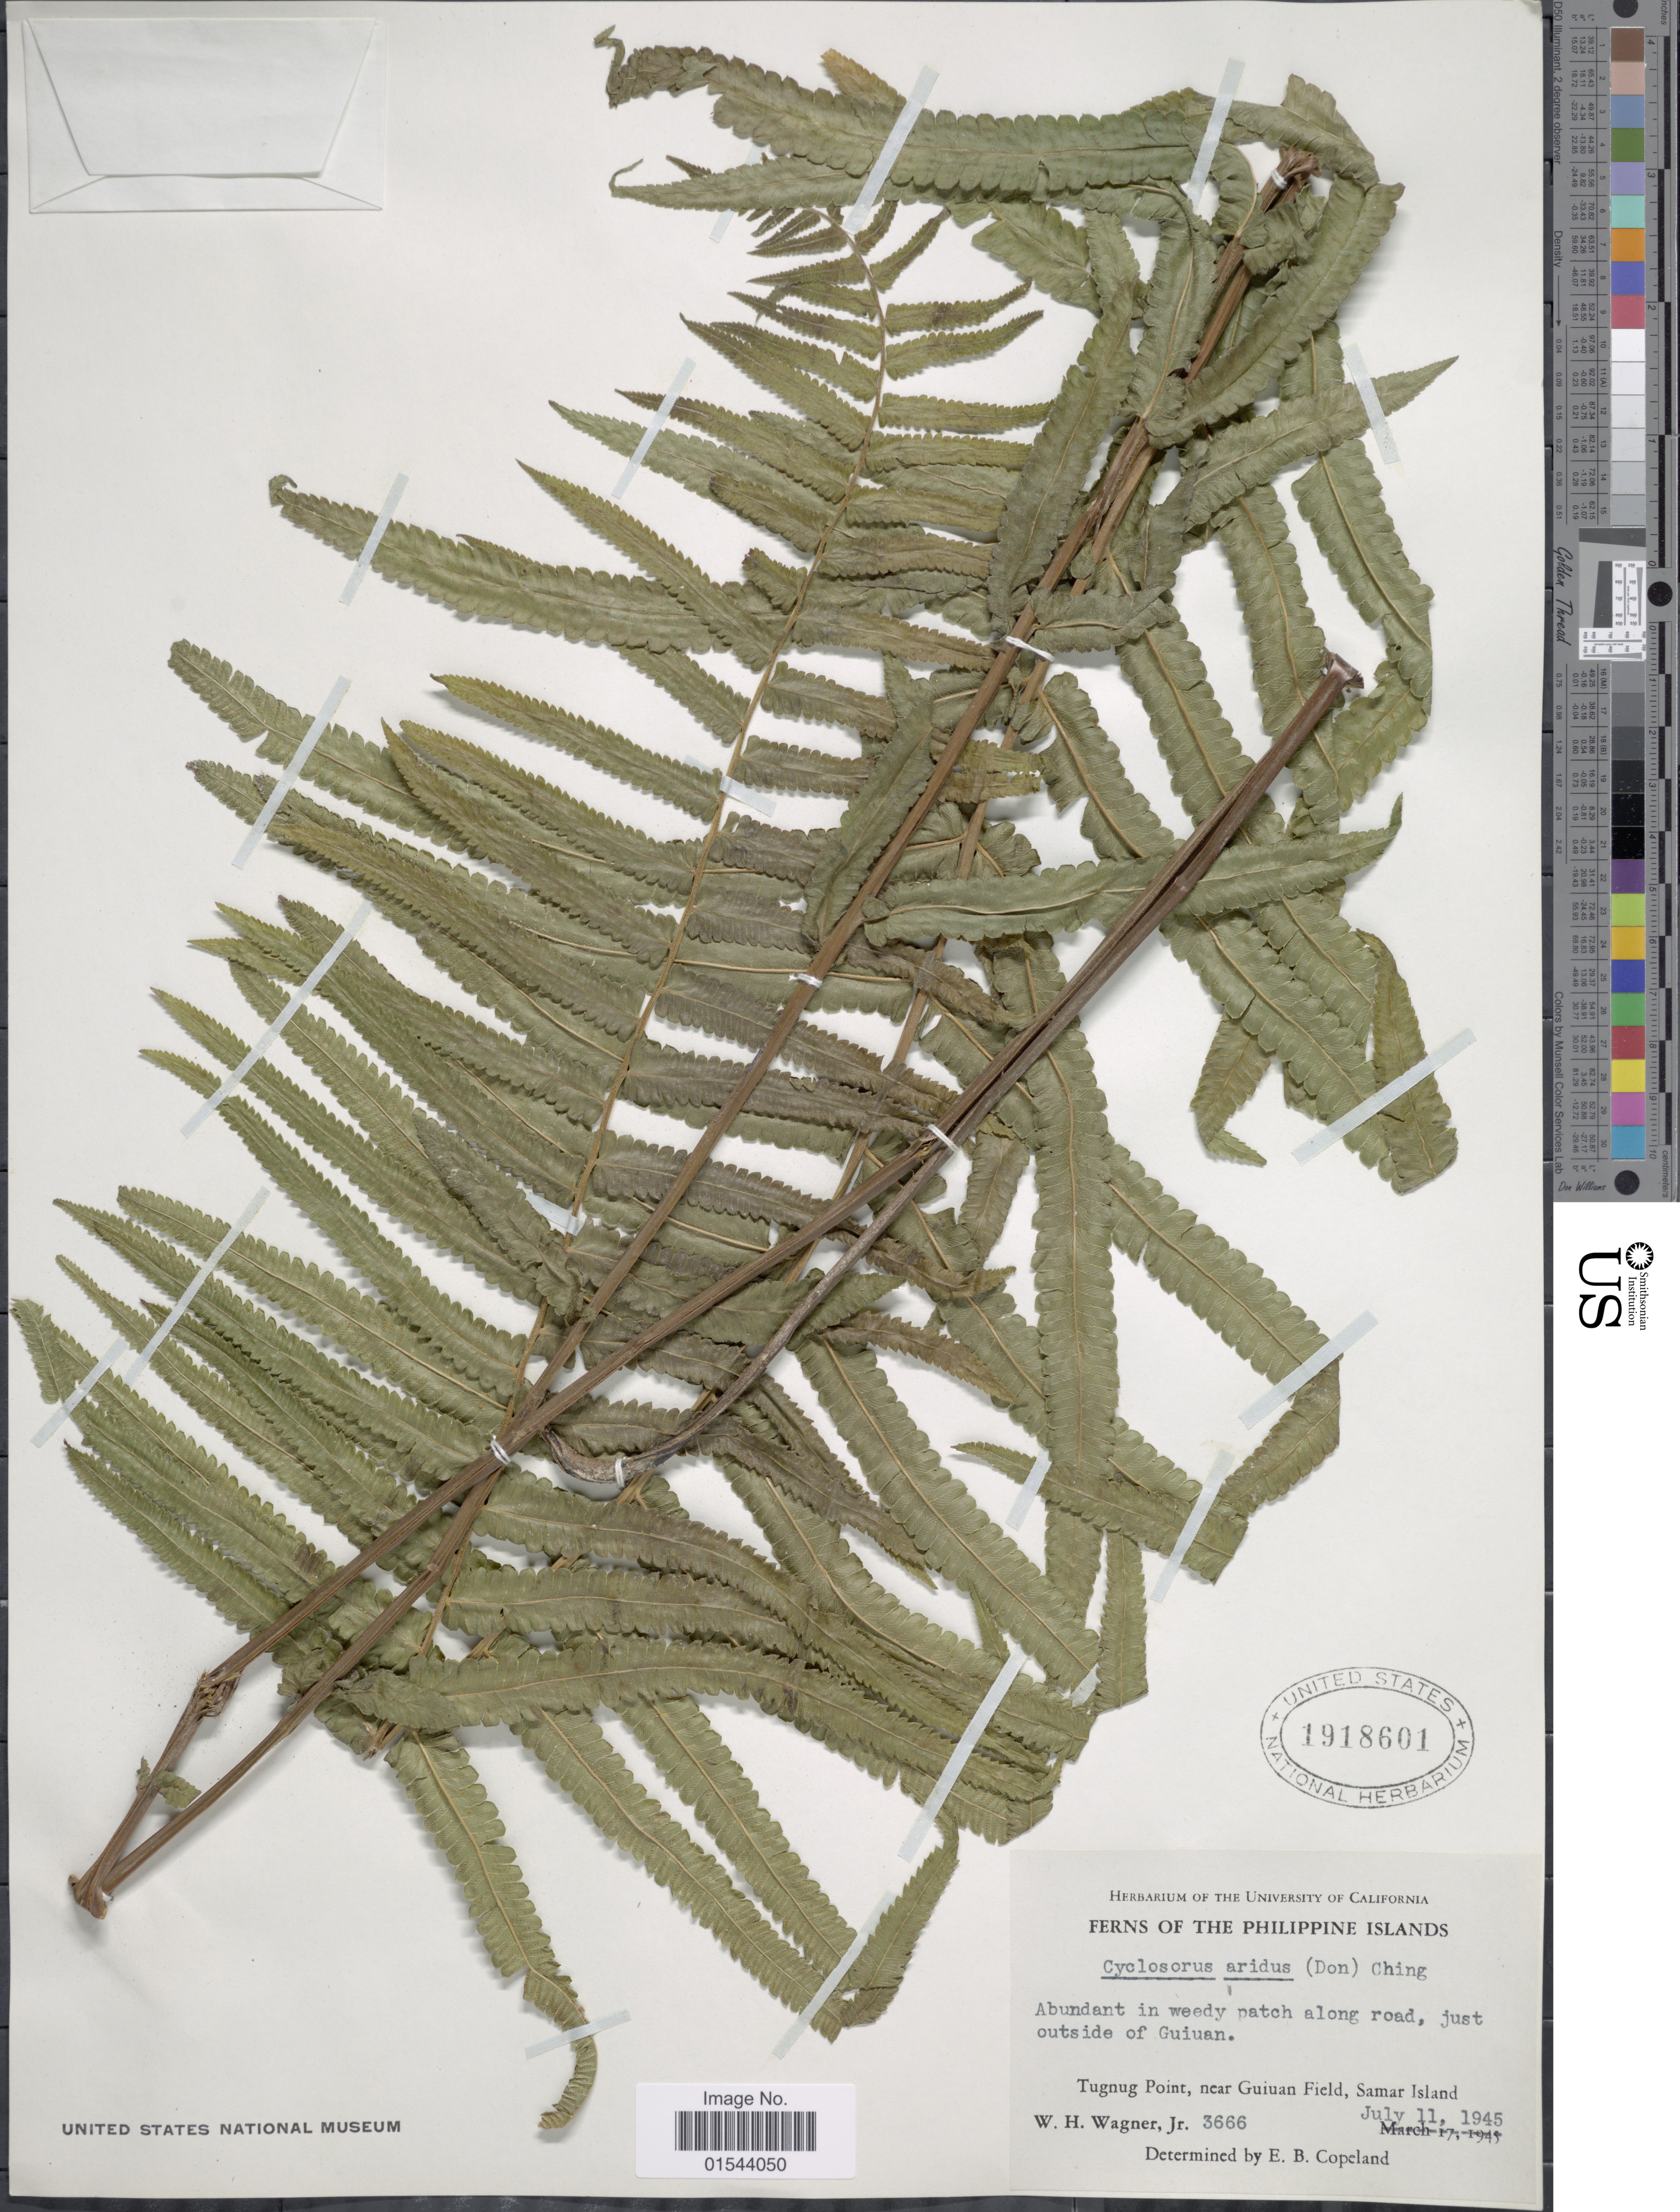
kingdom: Plantae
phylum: Tracheophyta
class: Polypodiopsida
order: Polypodiales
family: Thelypteridaceae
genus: Christella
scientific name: Christella arida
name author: (D. Don) Holttum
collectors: W. H. Wagner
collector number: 3666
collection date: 1945-07-11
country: Philippines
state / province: Eastern Visayas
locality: Just outside of Guiuan, Tugnug Point, near Guiuan Field, Samar Island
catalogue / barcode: US 1918601